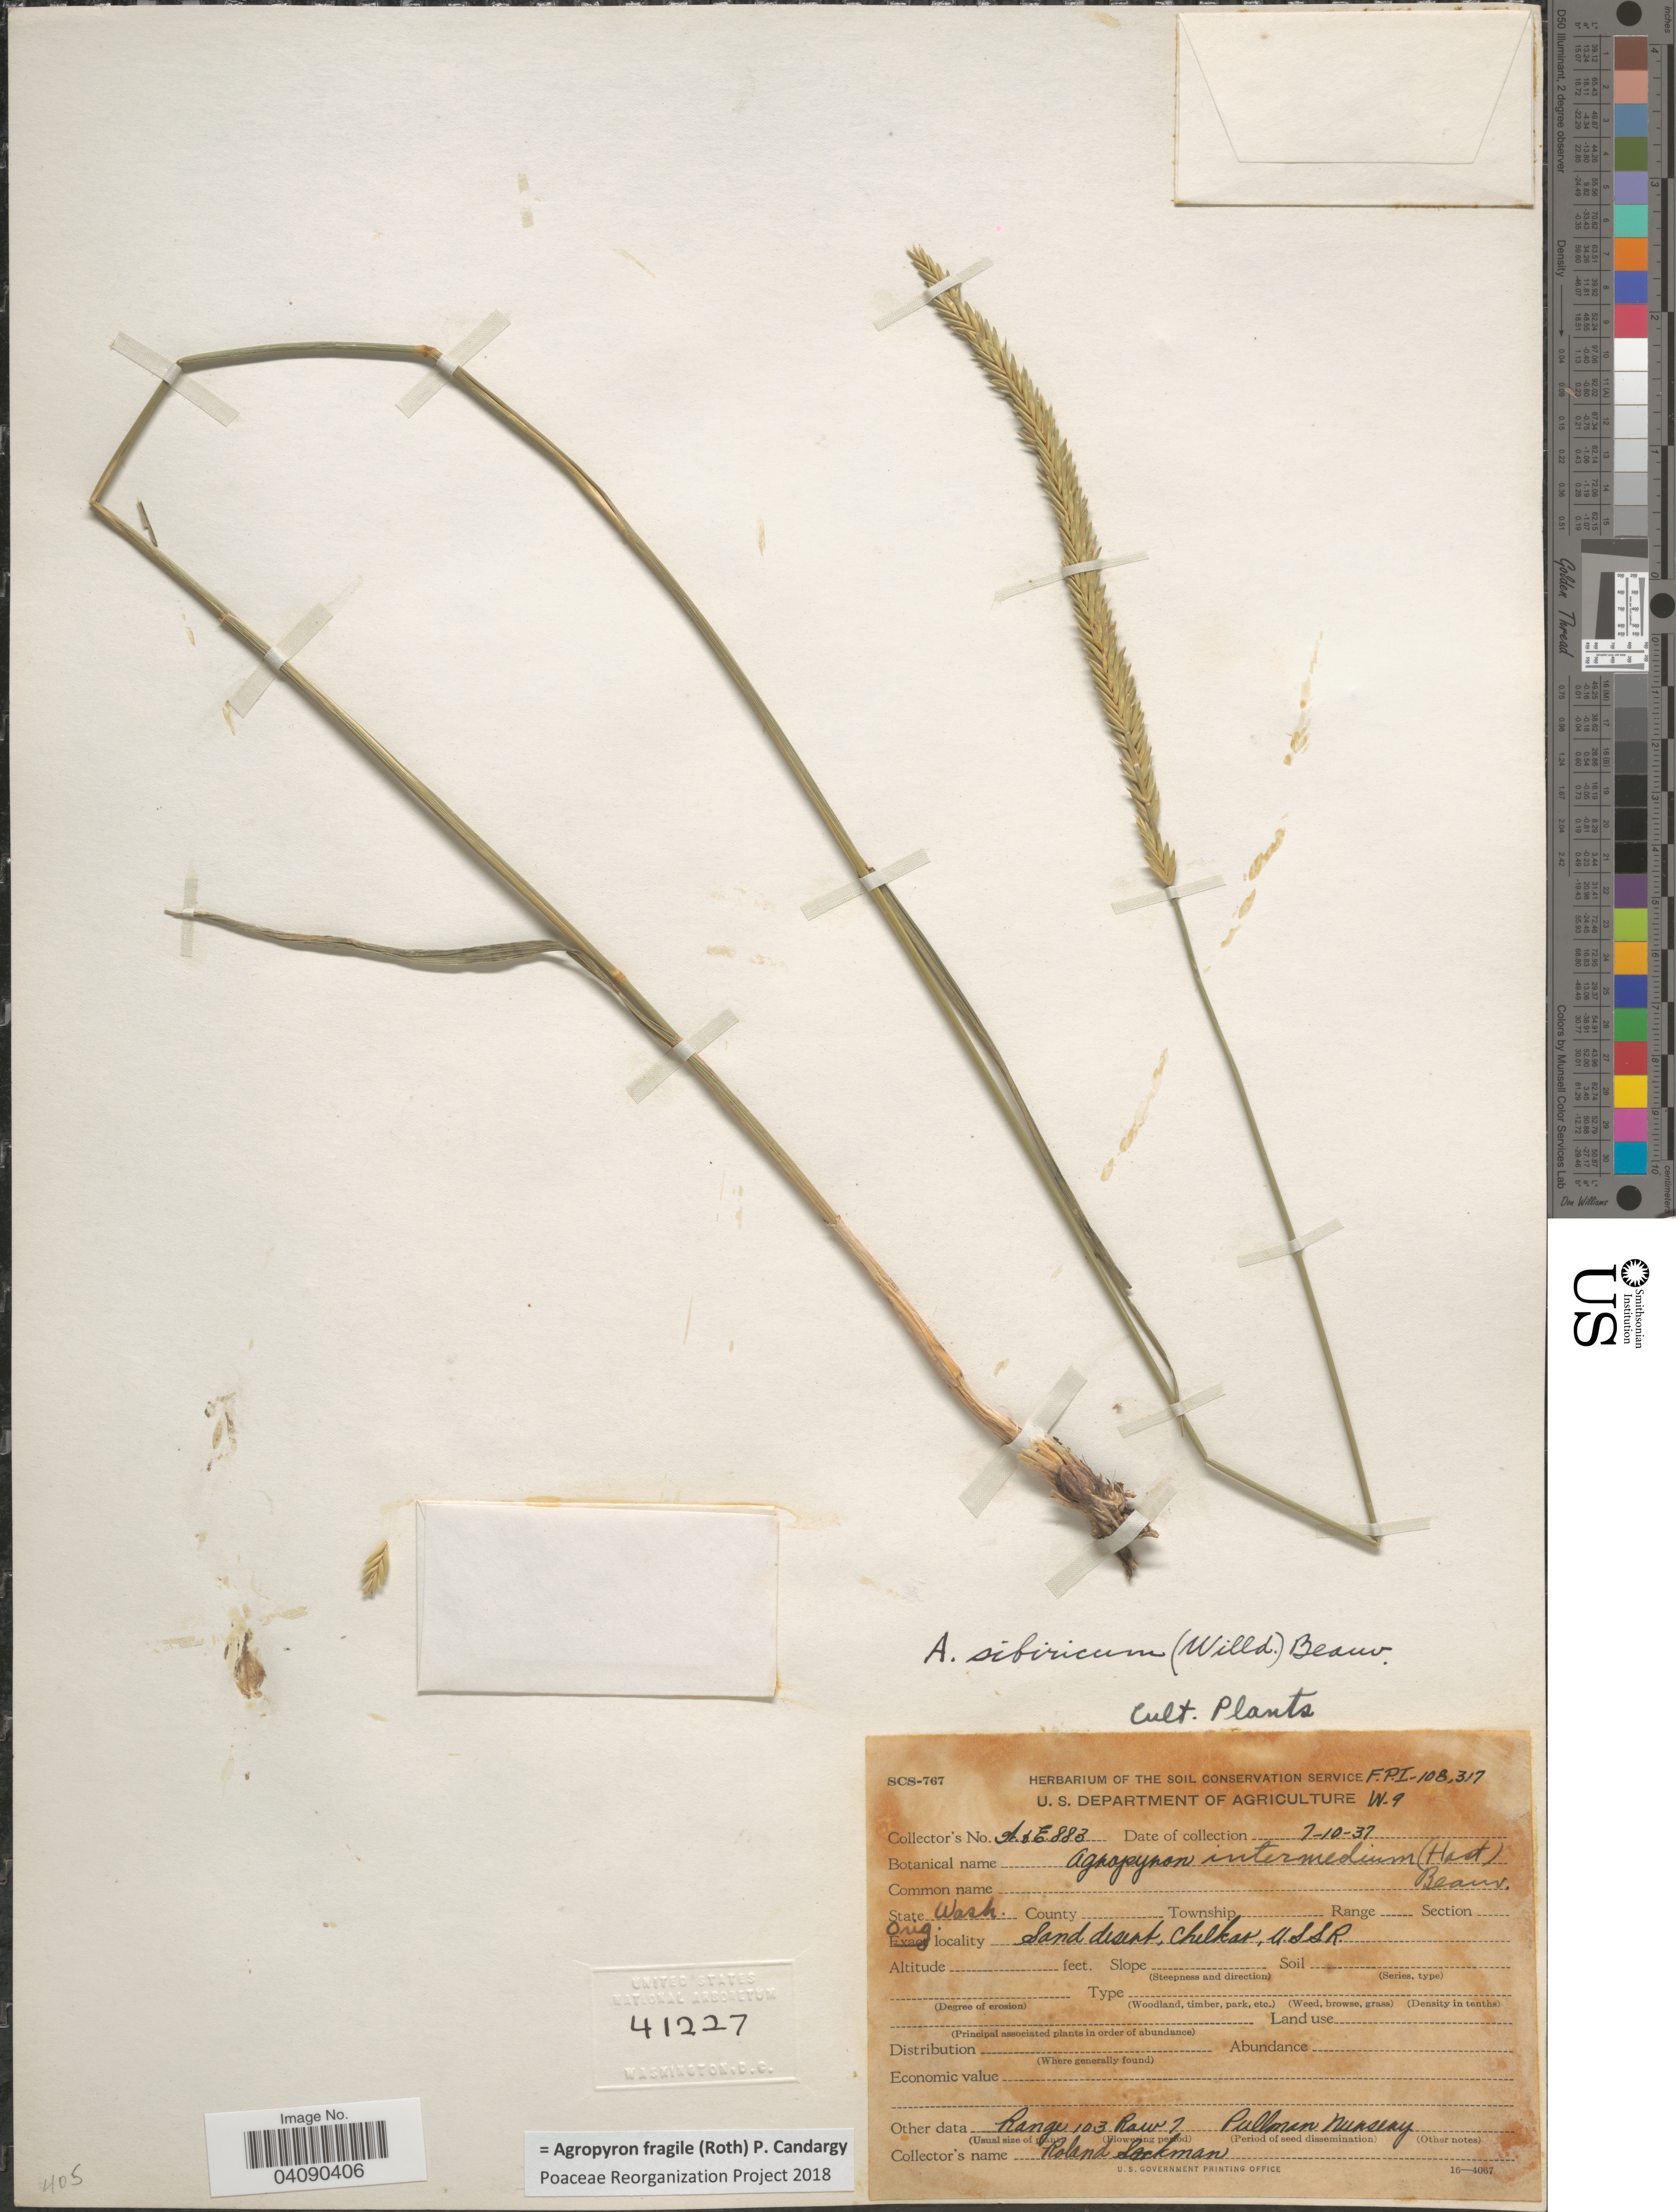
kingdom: Plantae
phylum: Tracheophyta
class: Liliopsida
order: Poales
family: Poaceae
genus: Agropyron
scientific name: Agropyron fragile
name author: (Roth) Candargy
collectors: R. Jackman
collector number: W&E883*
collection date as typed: Transcribed d/m/y: 10/7/37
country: United States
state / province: Washington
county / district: Whitman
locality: Range 103 Row 7 Pullman Nursery.